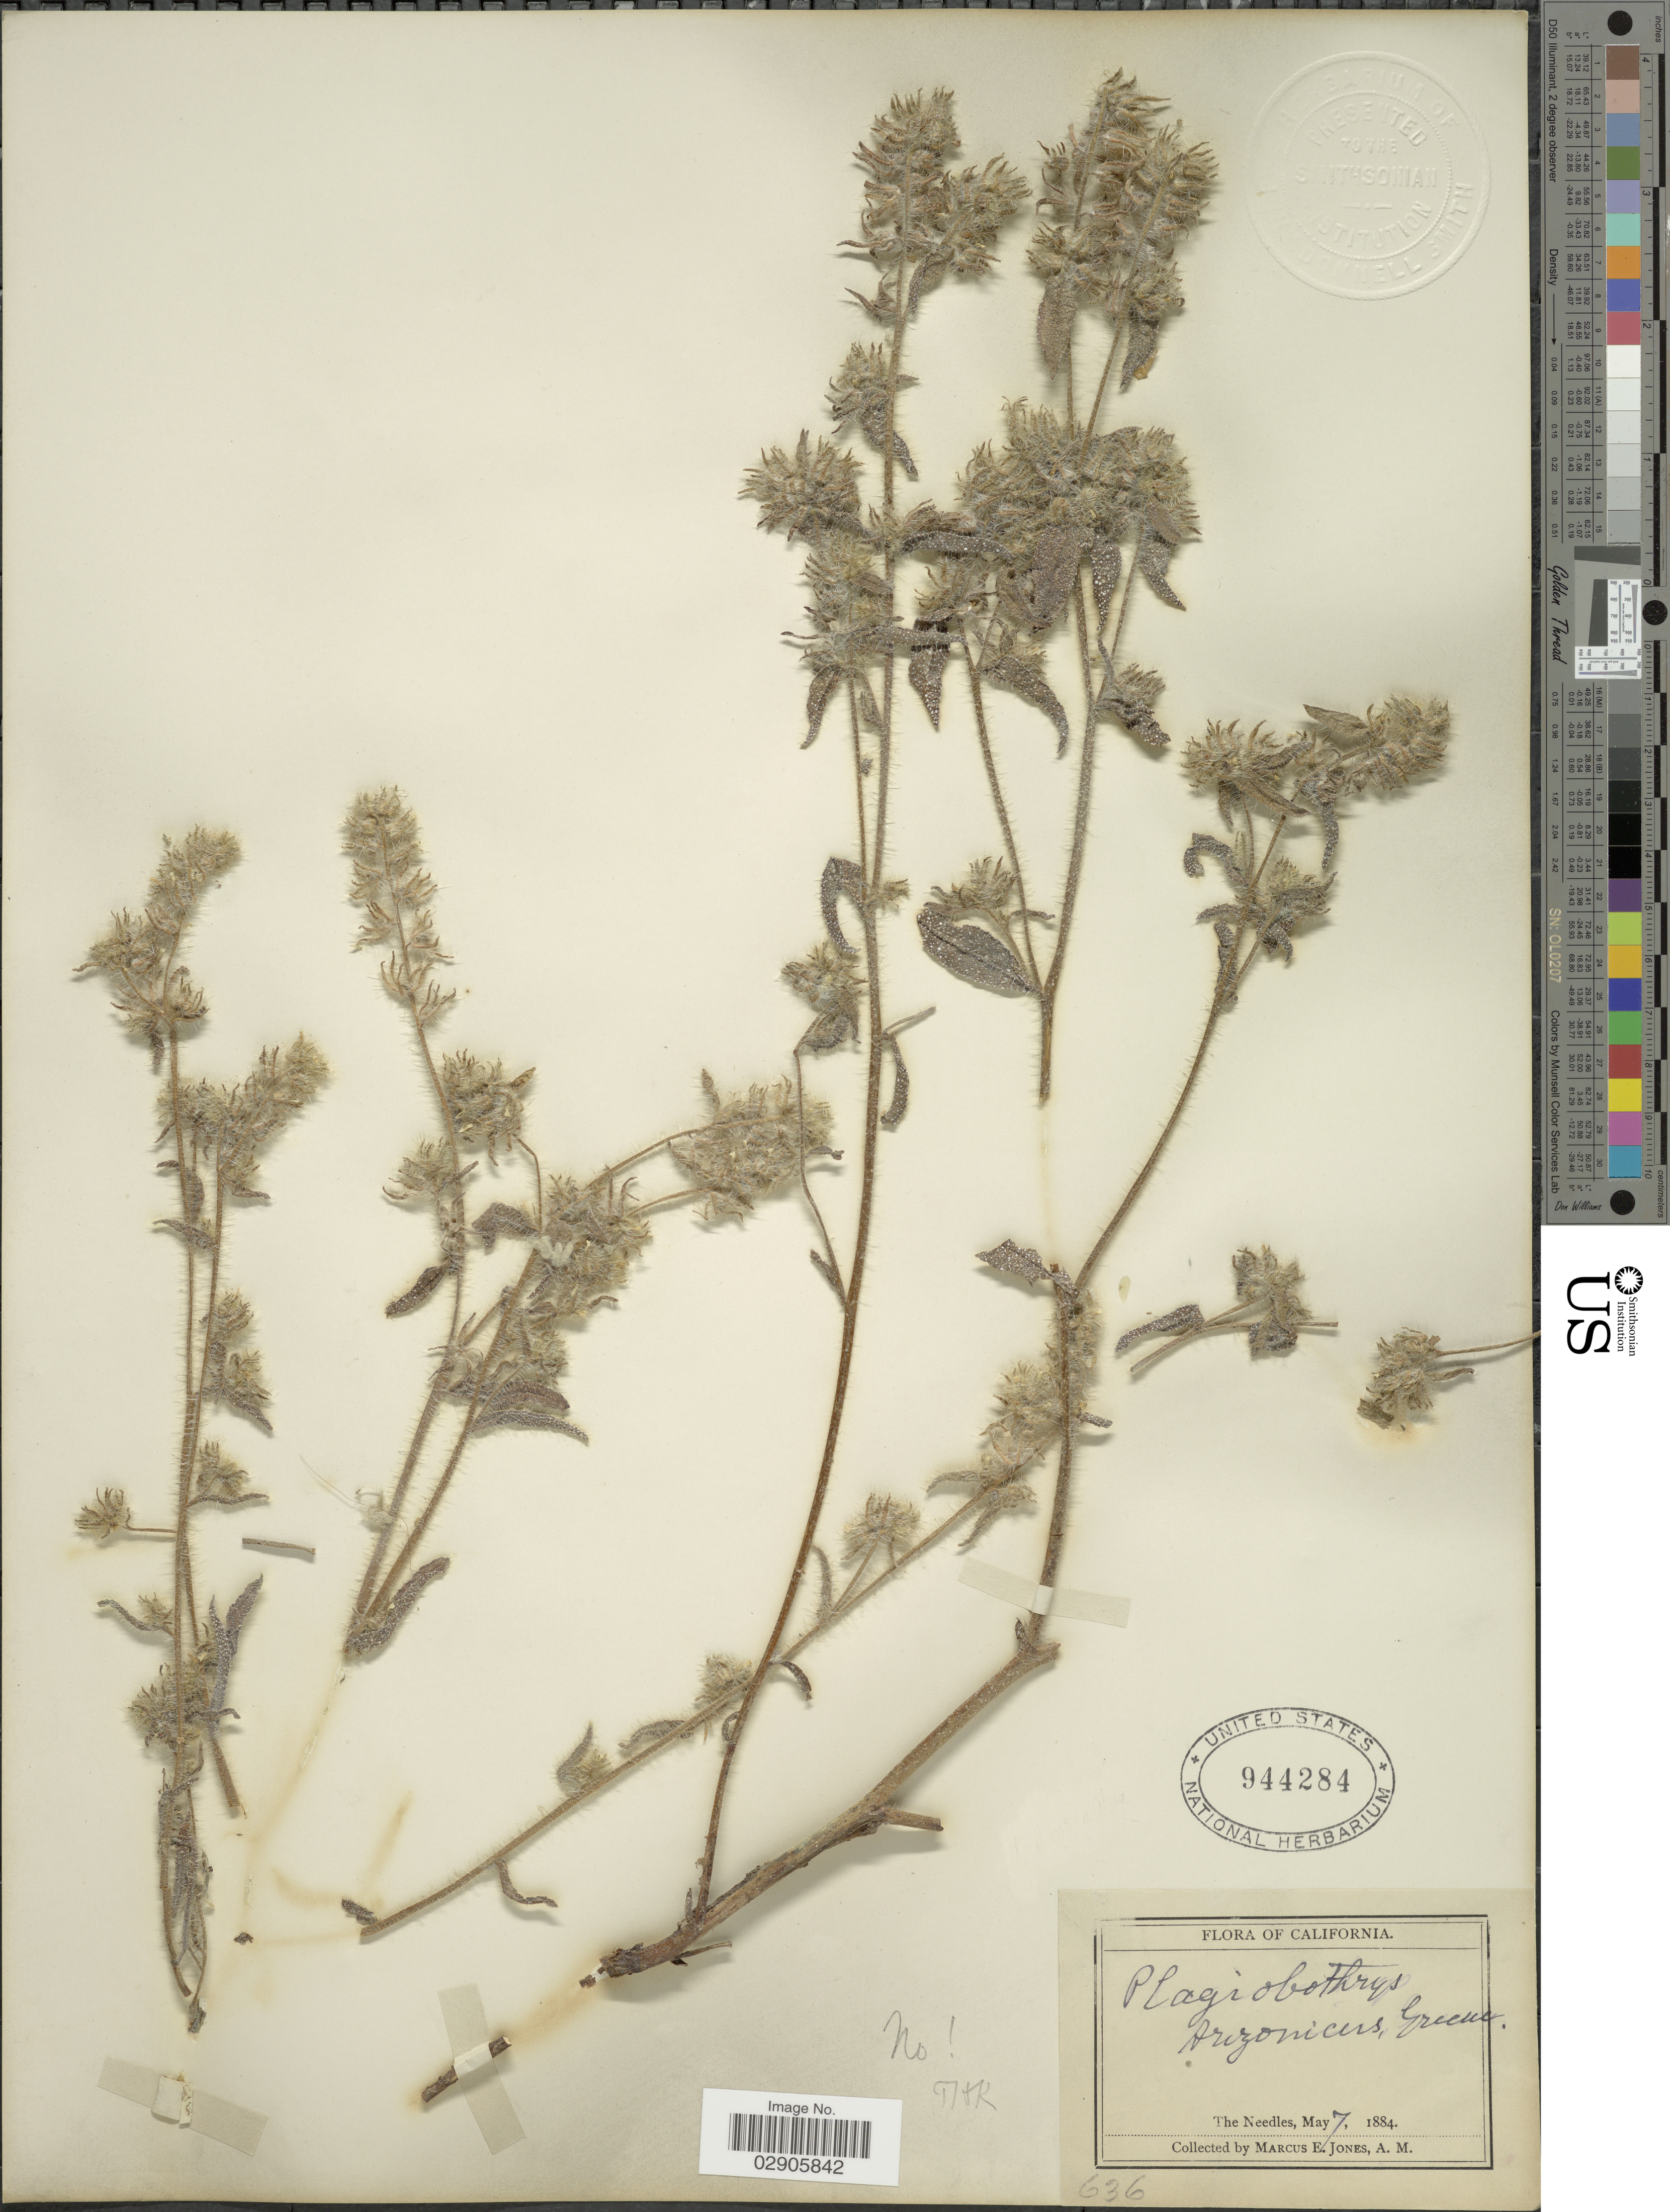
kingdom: Plantae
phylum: Tracheophyta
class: Magnoliopsida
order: Boraginales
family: Boraginaceae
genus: Plagiobothrys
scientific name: Plagiobothrys jonesii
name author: A. Gray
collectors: M. E. Jones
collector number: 636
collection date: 1884-05-07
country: United States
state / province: California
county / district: San Bernardino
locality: The Needles.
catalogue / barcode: US 944284